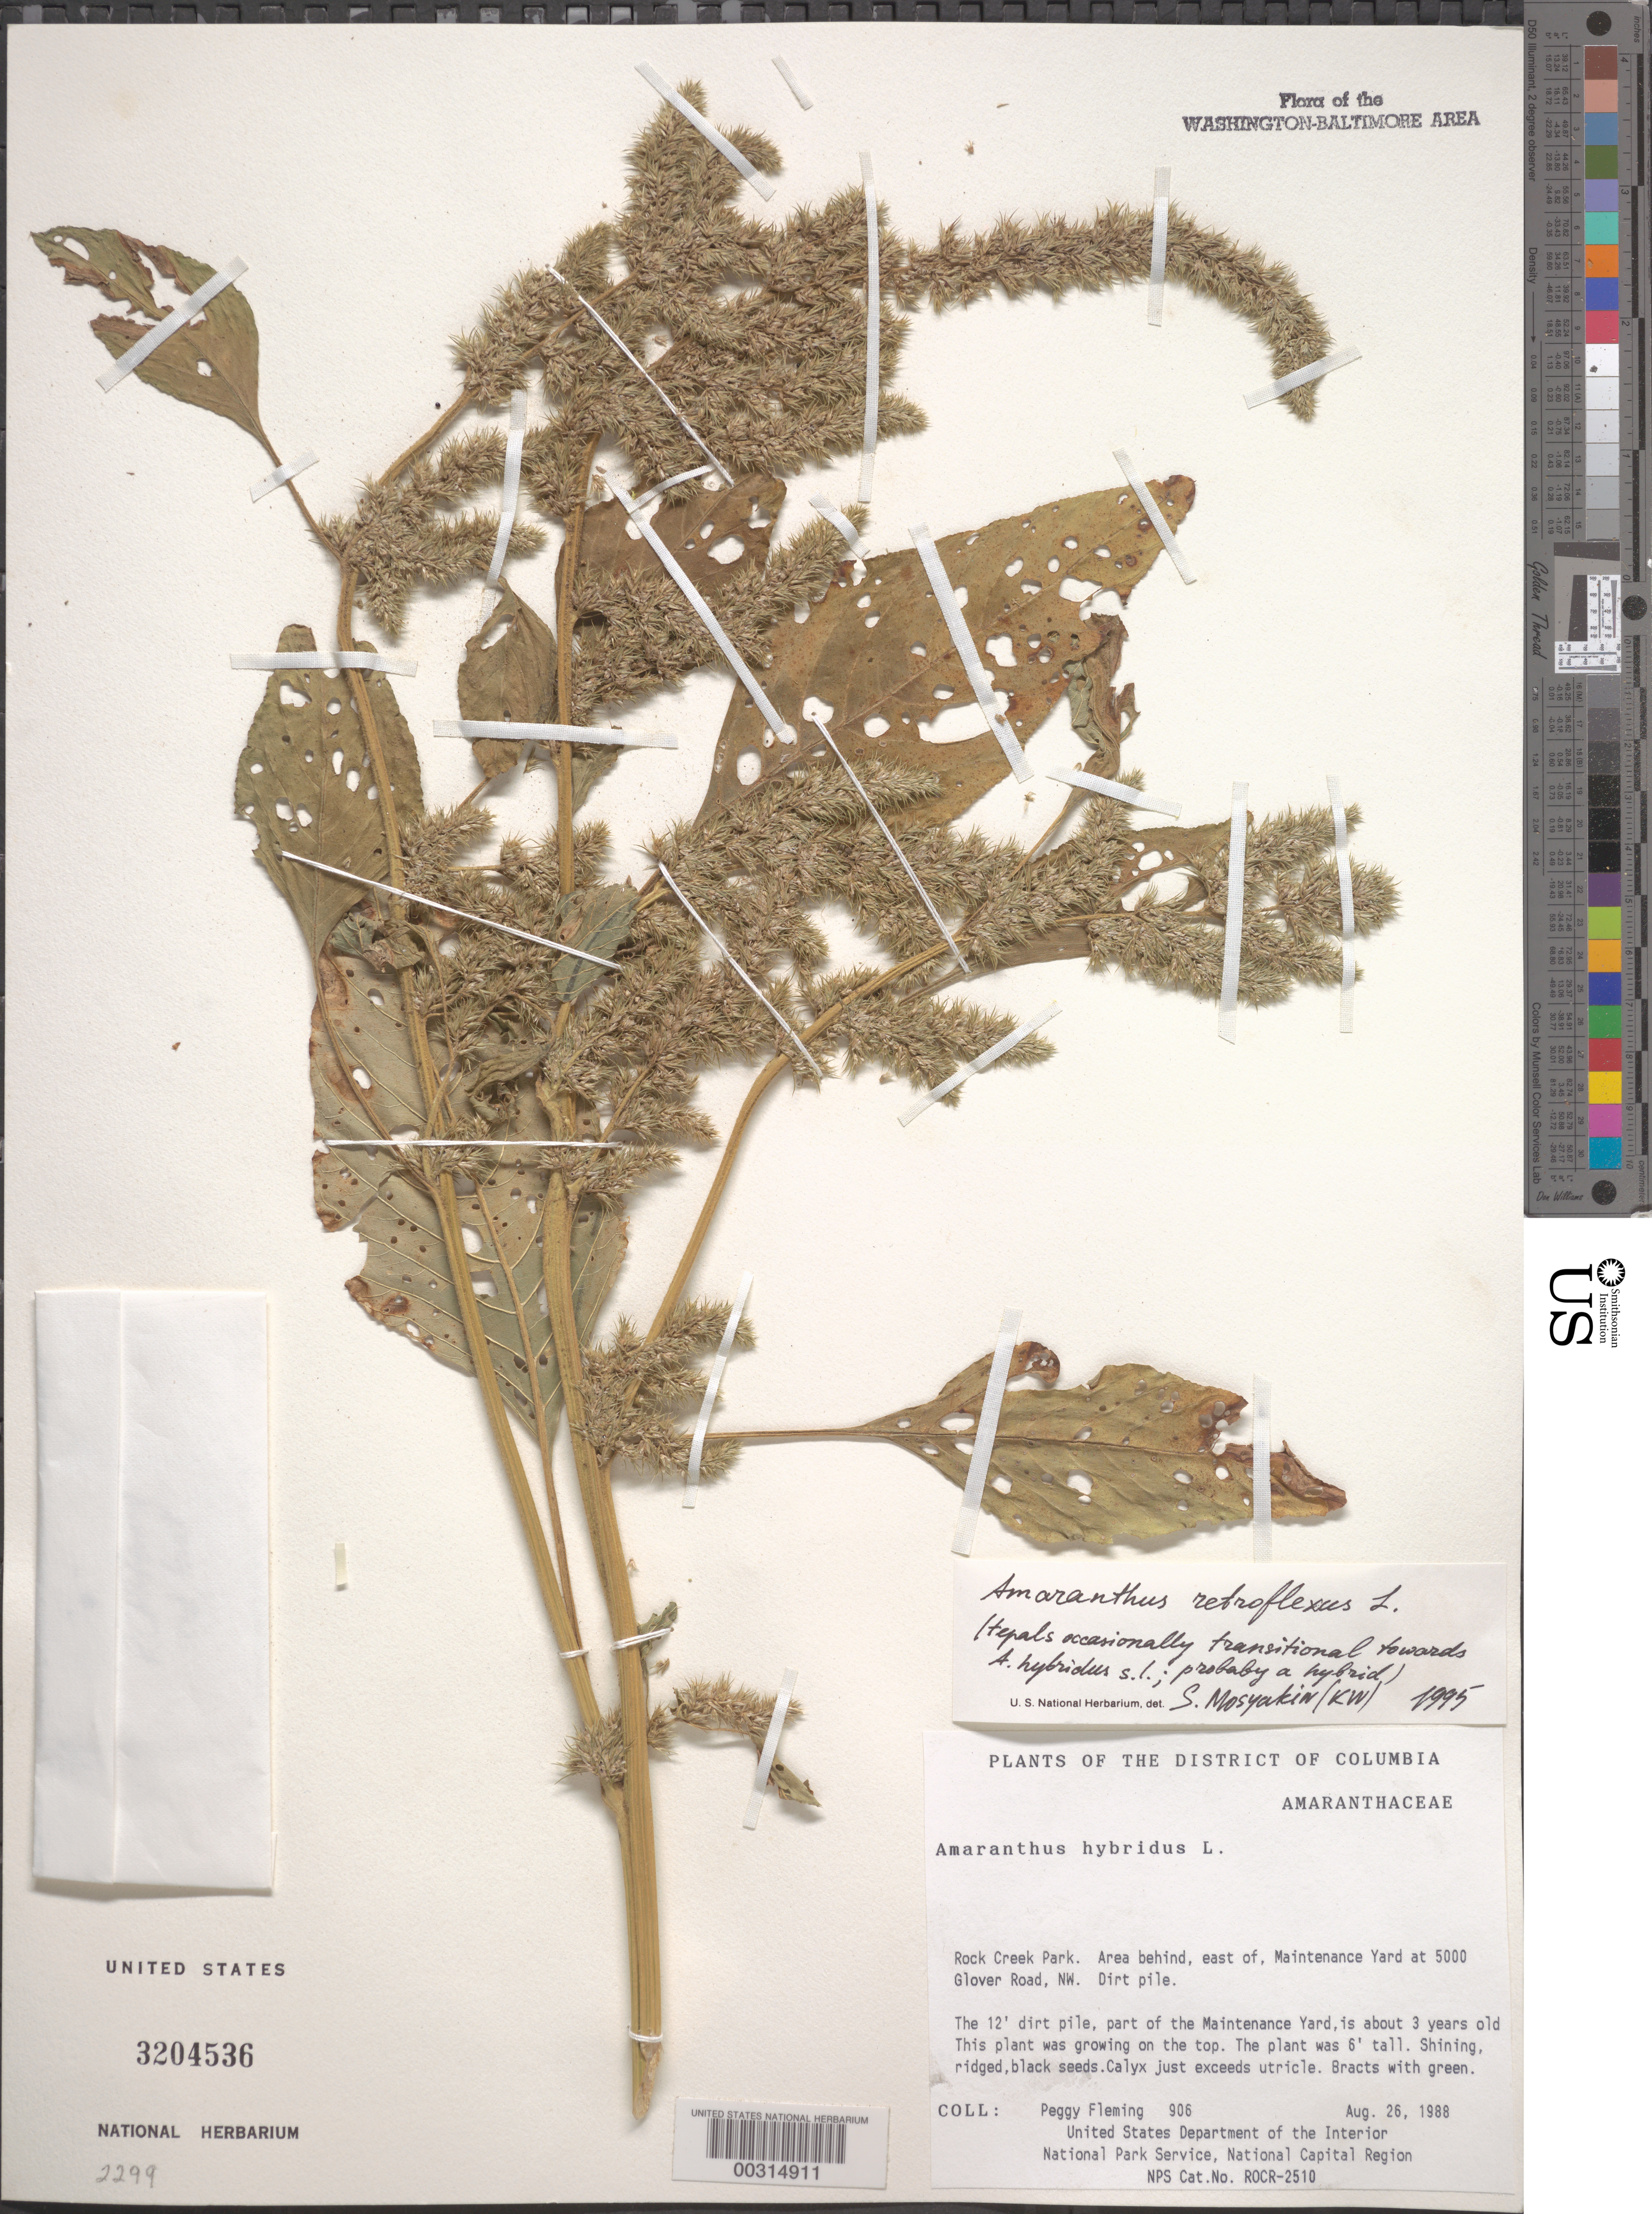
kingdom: Plantae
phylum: Tracheophyta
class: Magnoliopsida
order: Caryophyllales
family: Amaranthaceae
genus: Amaranthus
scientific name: Amaranthus retroflexus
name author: L.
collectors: P. Fleming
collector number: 906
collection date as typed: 26 Aug 1988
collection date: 1988-08-26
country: United States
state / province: District of Columbia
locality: Rock Creek Park, area E of maintenance yard at 5000 Glover Road, NW Rock Creek Park & vicinity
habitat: Dirt pile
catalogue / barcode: US 3204536